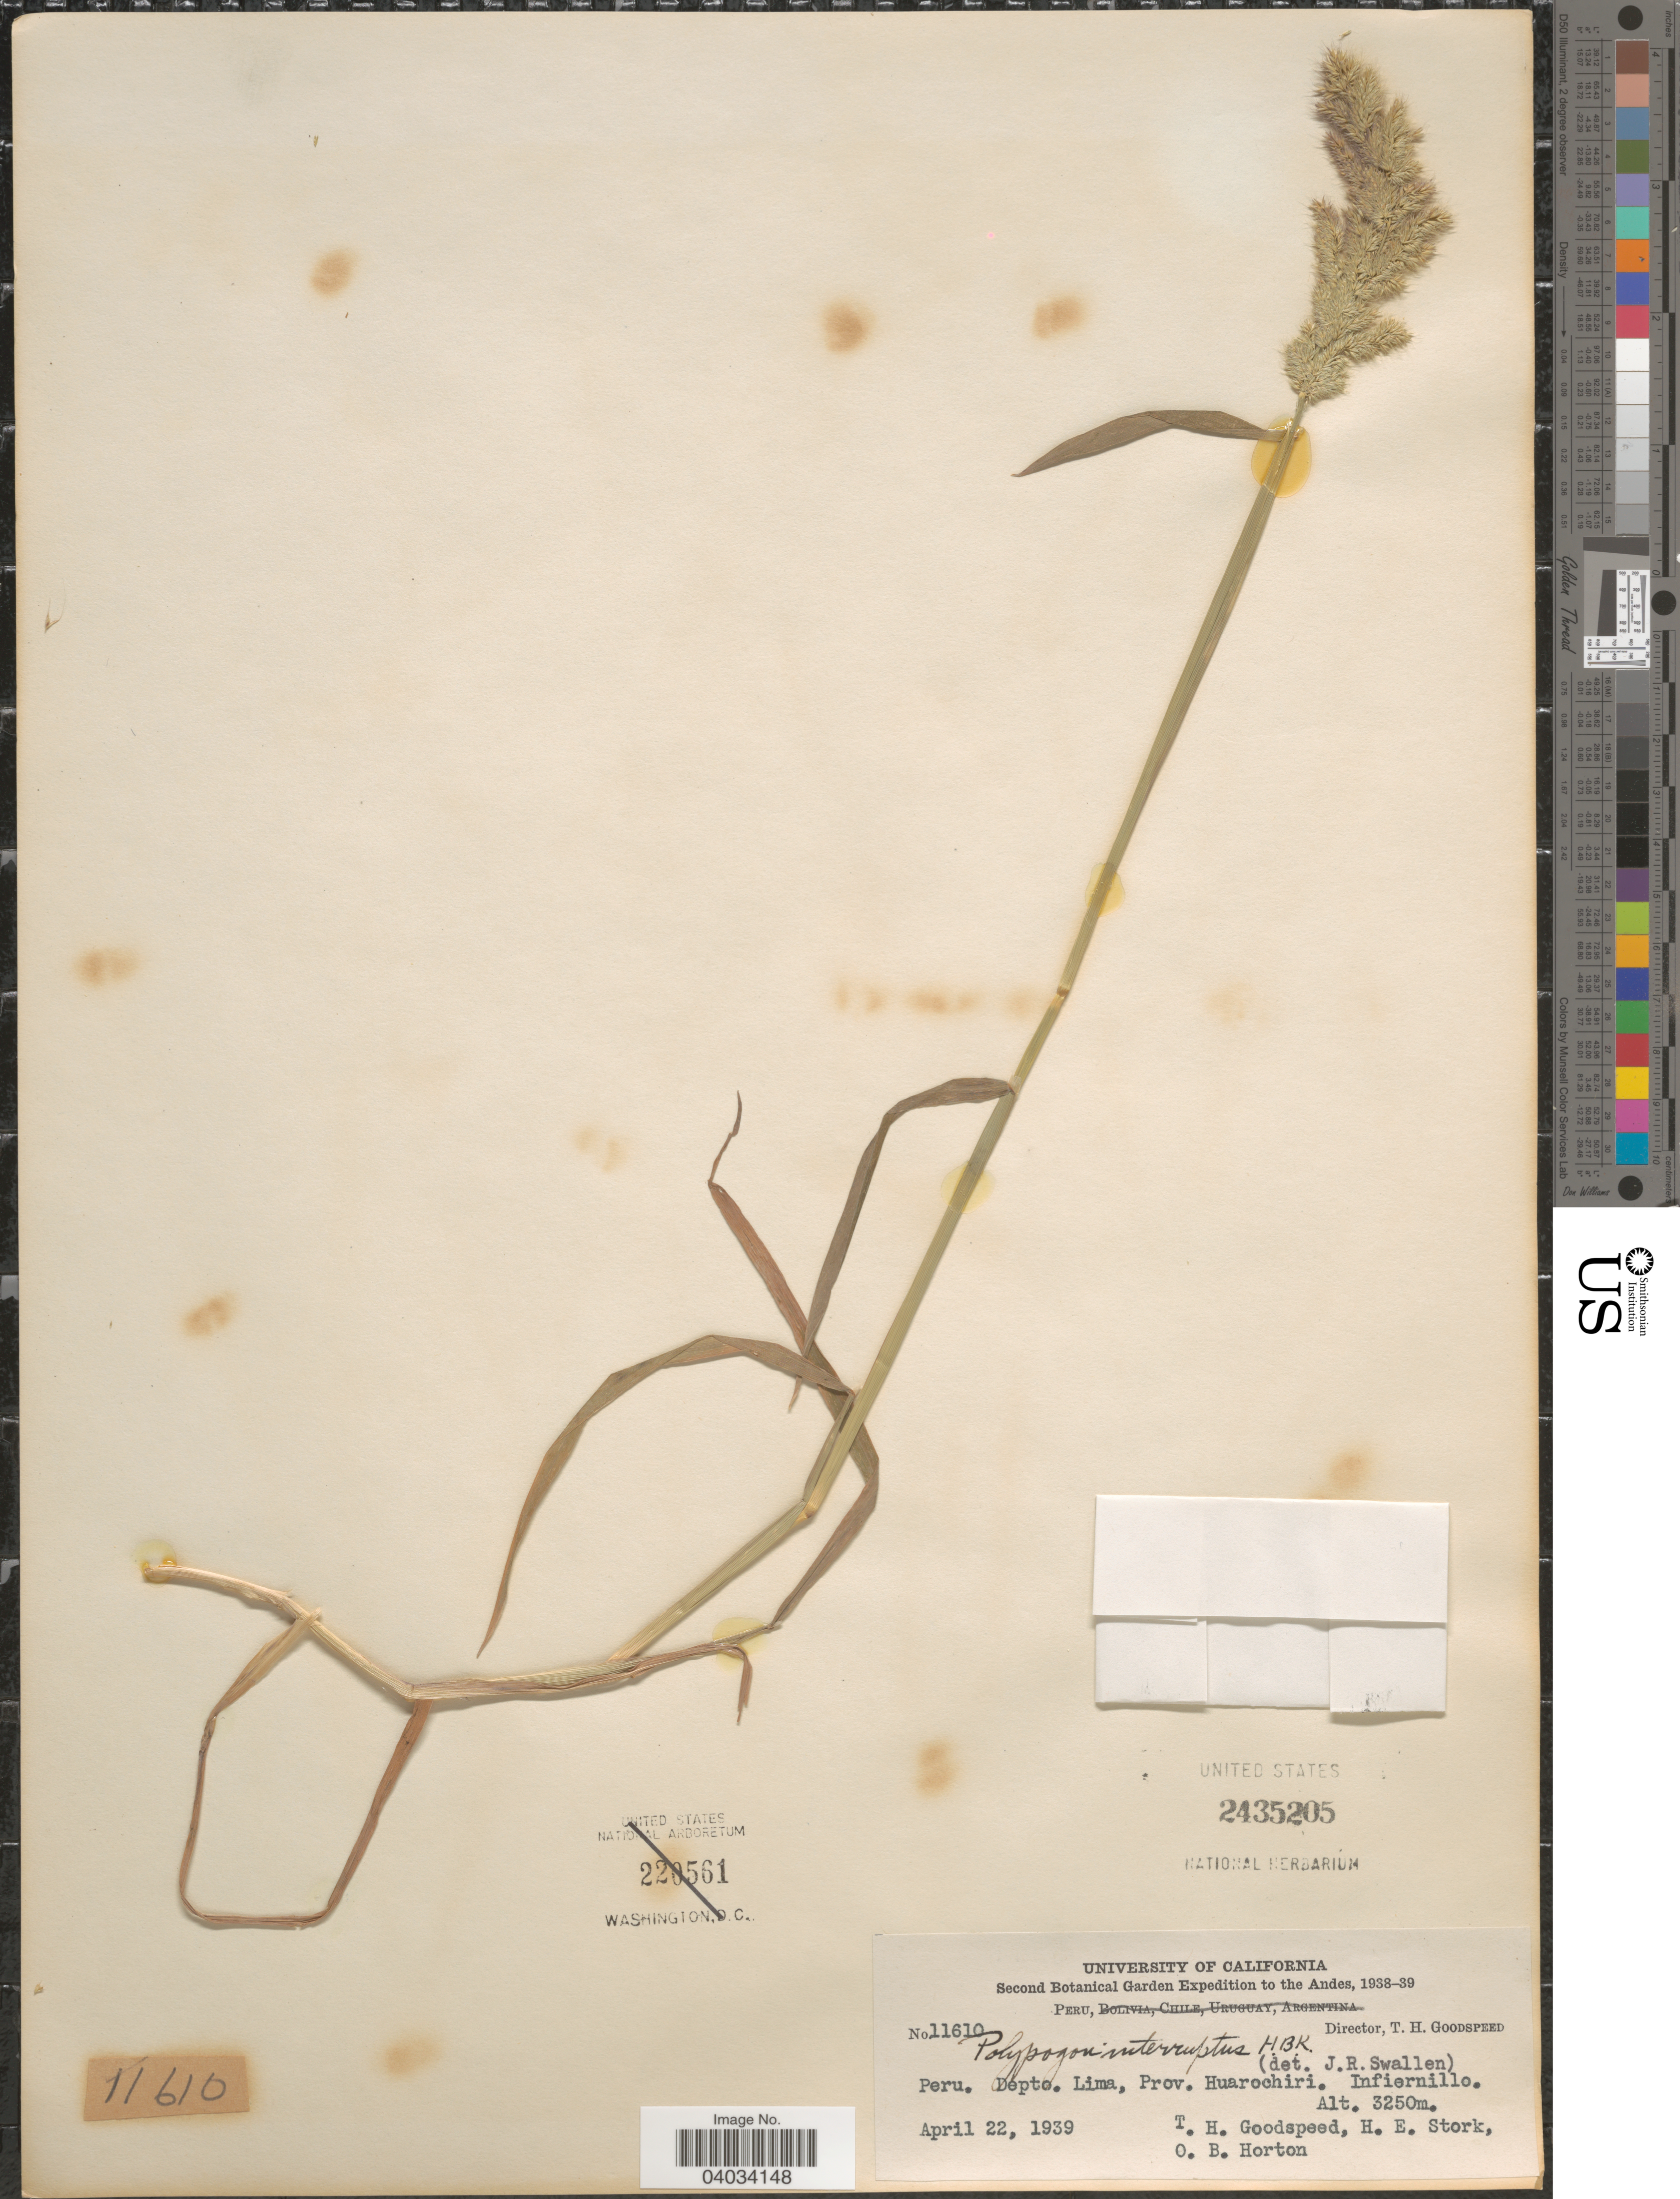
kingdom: Plantae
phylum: Tracheophyta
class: Liliopsida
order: Poales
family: Poaceae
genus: Polypogon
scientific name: Polypogon interruptus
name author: Kunth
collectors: T. Goodspeed, H. E. Stork & O. B. Horton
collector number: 11610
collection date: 1939-04-22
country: Peru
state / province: Lima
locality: The Andes. Depto. Lima, Prov. Huarochiri. Infiernillo.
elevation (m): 3250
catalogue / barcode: US 2435205